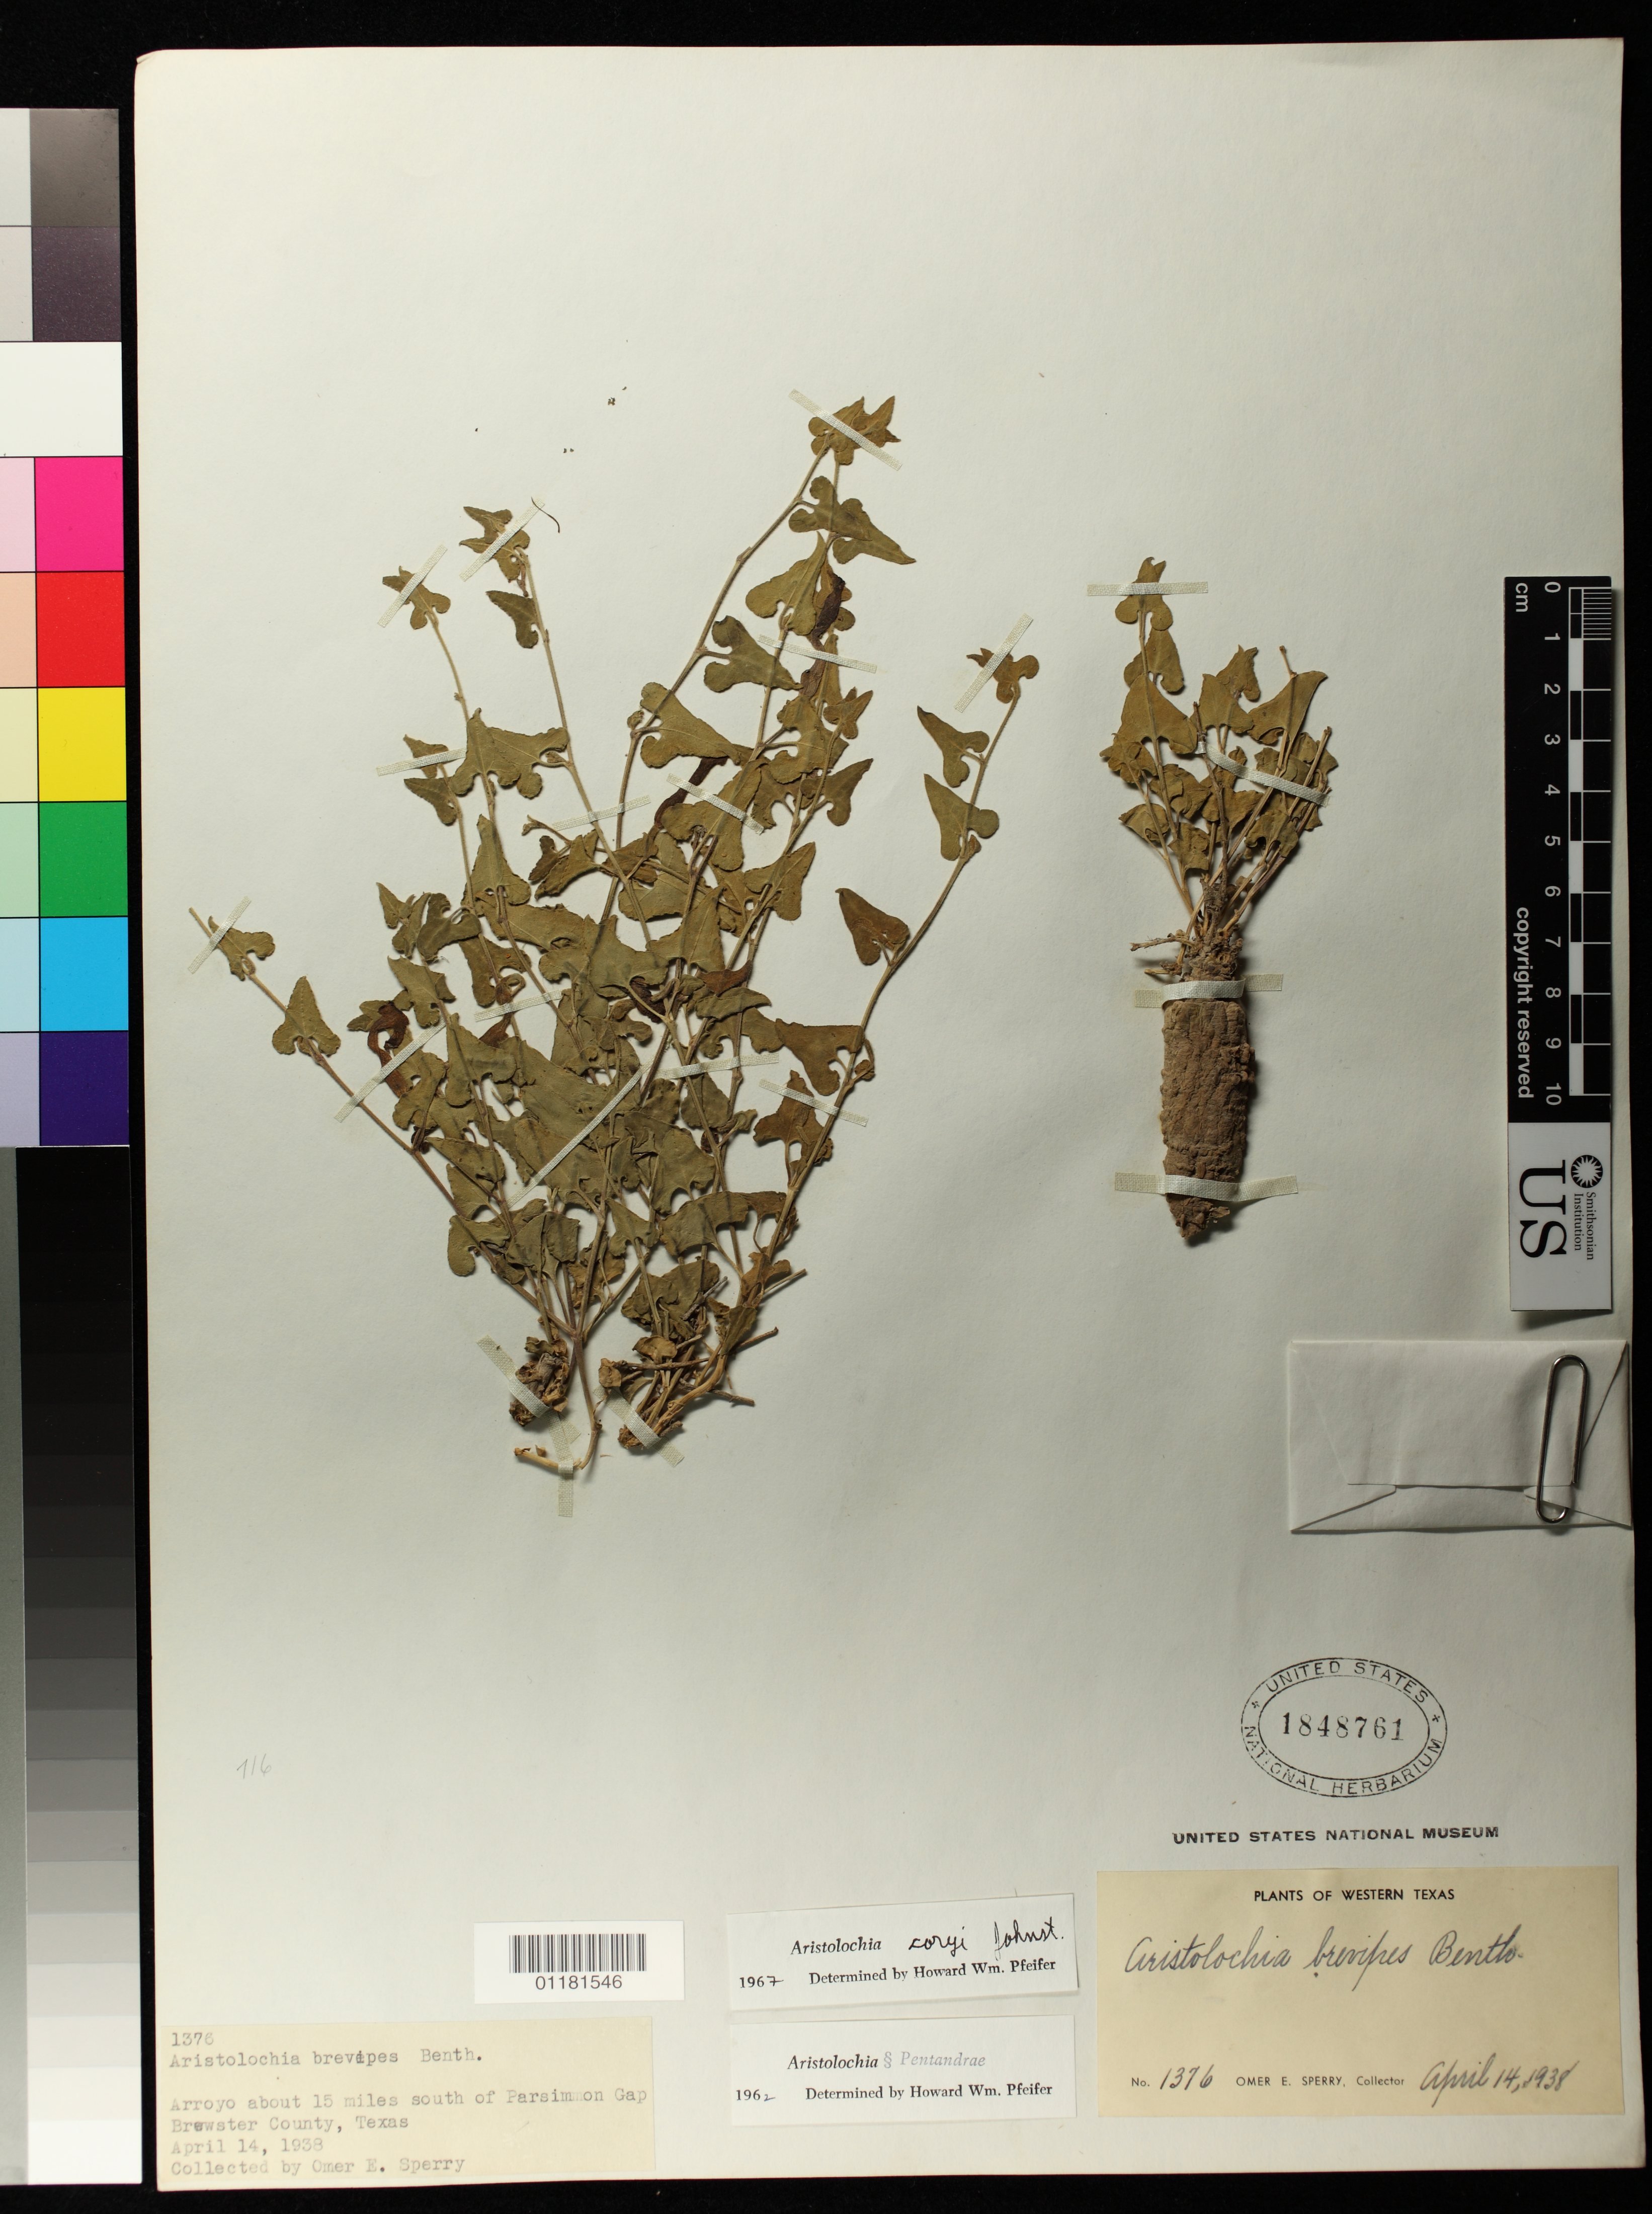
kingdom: Plantae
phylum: Tracheophyta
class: Magnoliopsida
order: Piperales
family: Aristolochiaceae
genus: Aristolochia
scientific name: Aristolochia coryi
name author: I.M. Johnst.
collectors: O. E. Sperry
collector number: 1376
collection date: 1938-04-14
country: United States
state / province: Texas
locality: Arroyo about 15 miles south of Persimmon Gap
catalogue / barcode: US 1848761